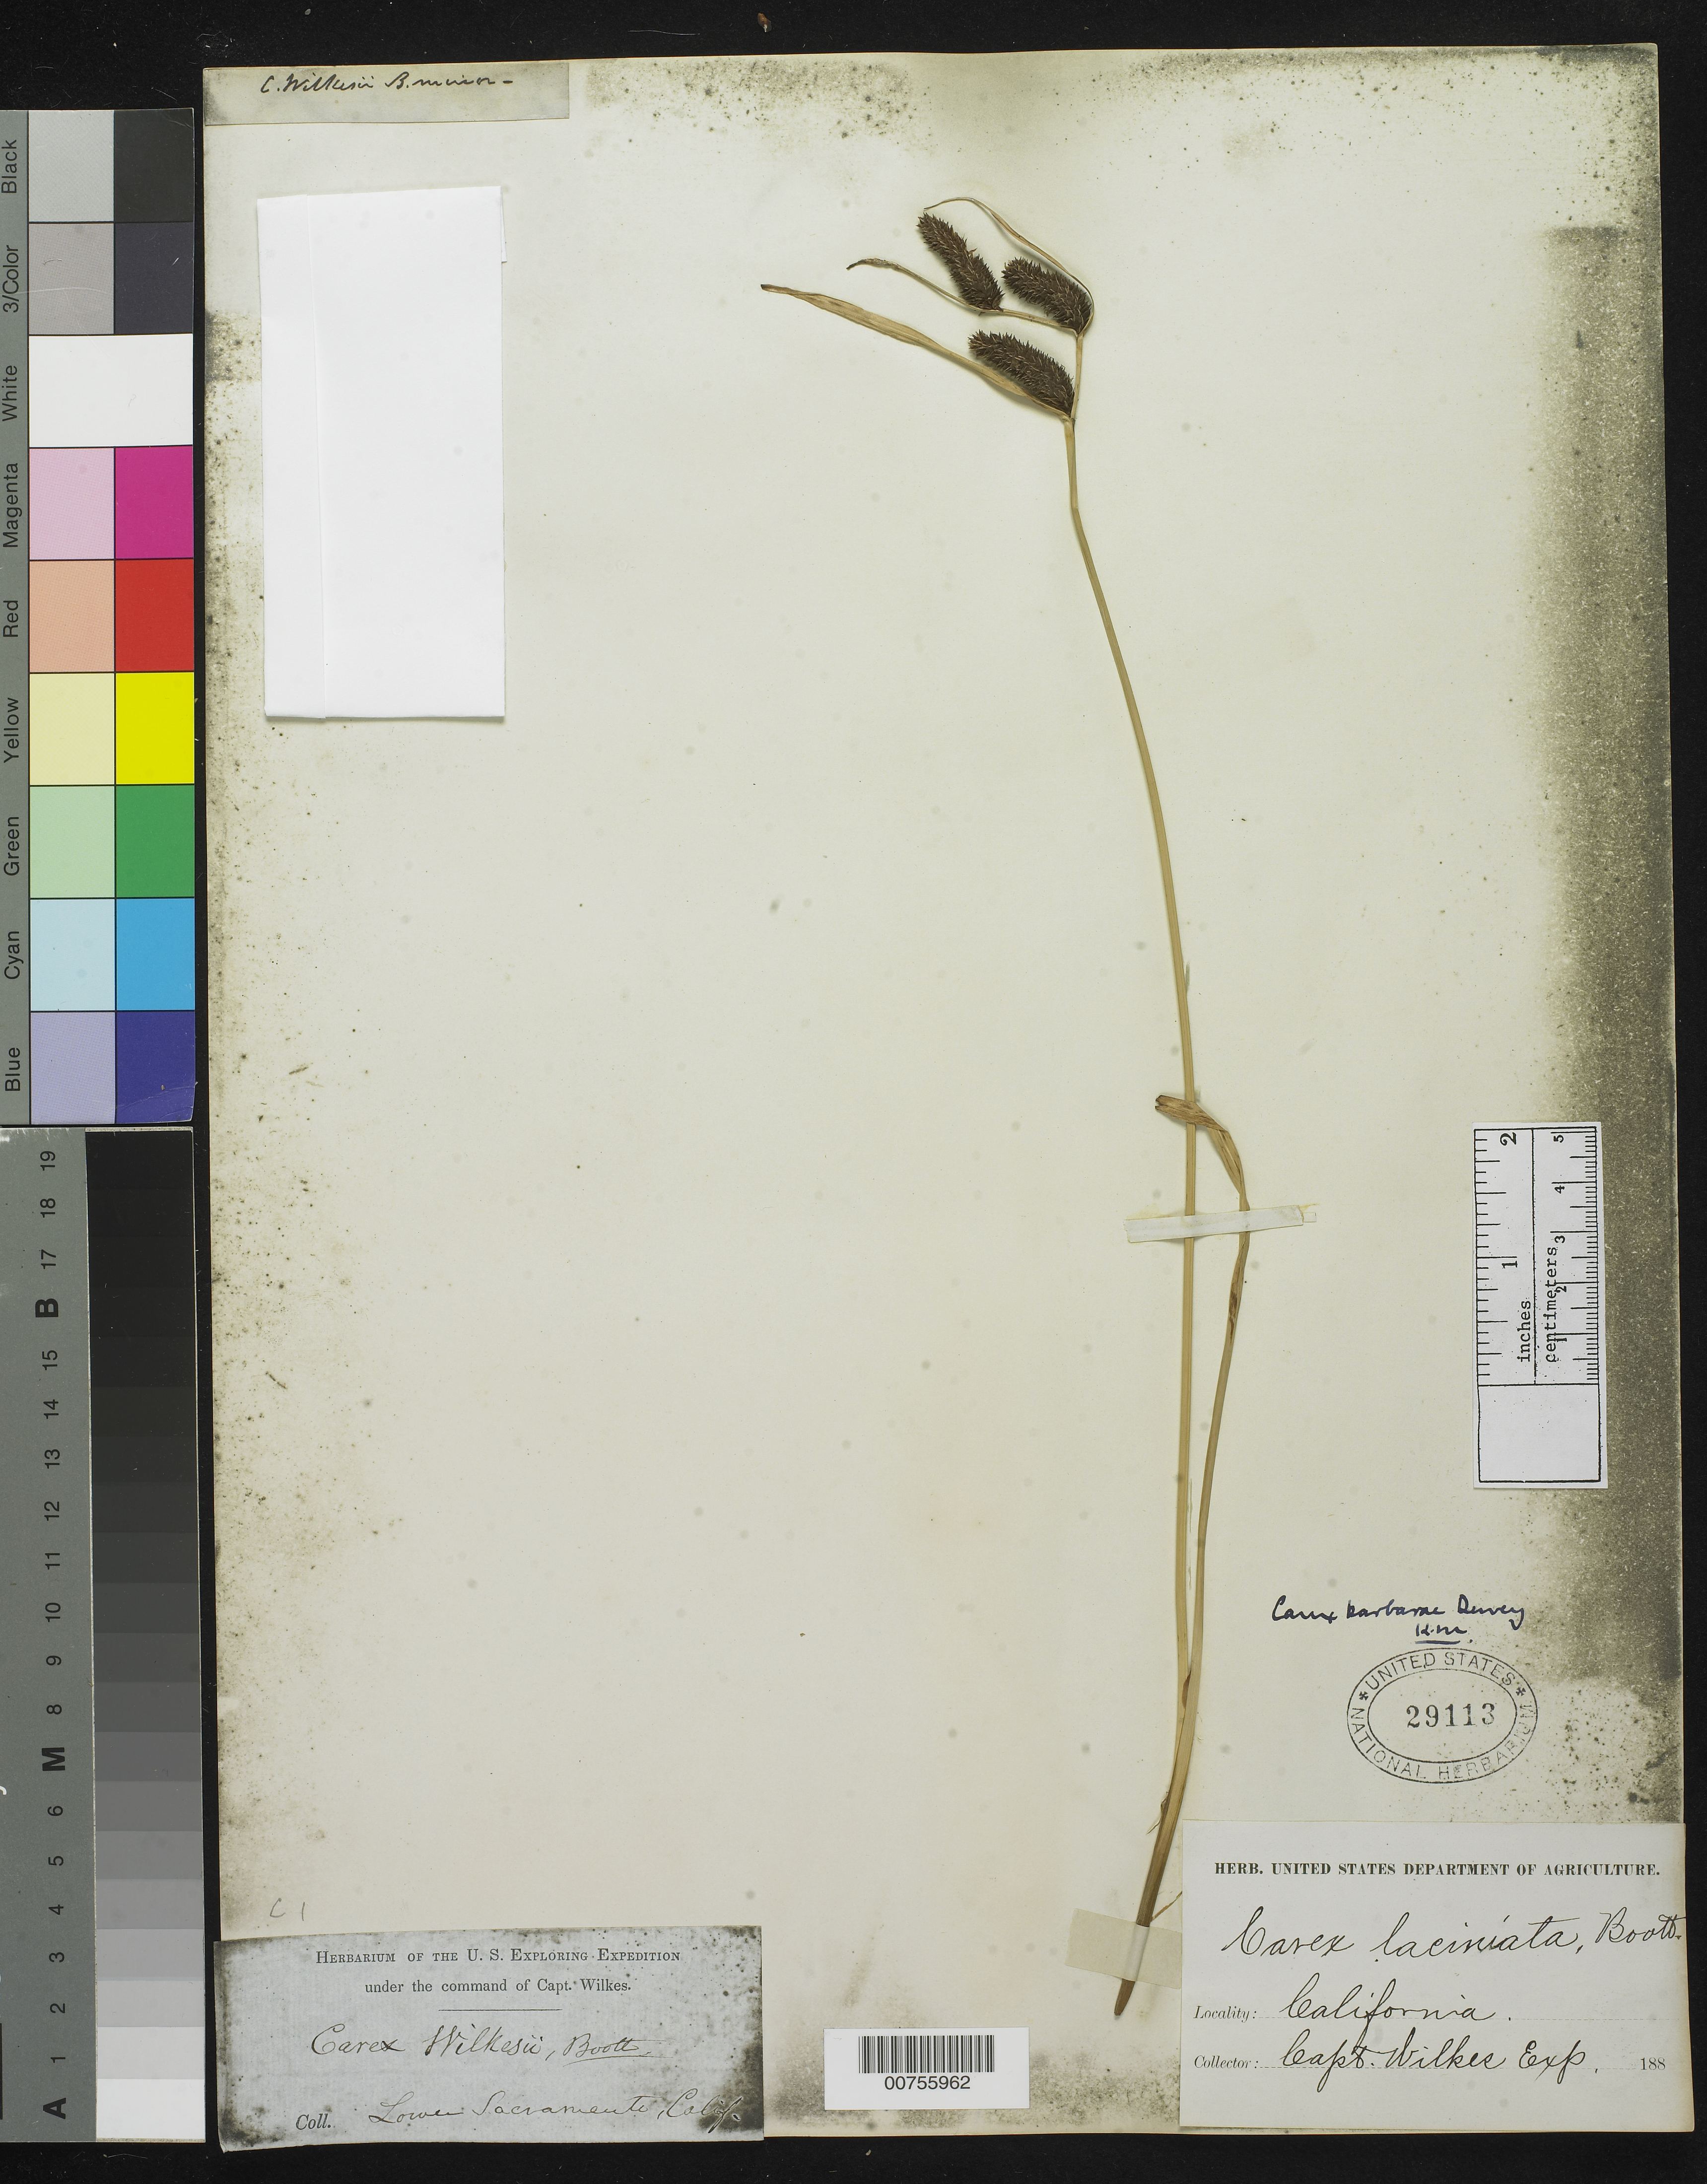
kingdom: Plantae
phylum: Tracheophyta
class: Liliopsida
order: Poales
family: Cyperaceae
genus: Carex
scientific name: Carex barbarae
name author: Dewey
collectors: Wilkes Explor. Exped.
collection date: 1838/1842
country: United States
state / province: California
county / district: Sacramento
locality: Lower Sacramento to California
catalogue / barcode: US 29113